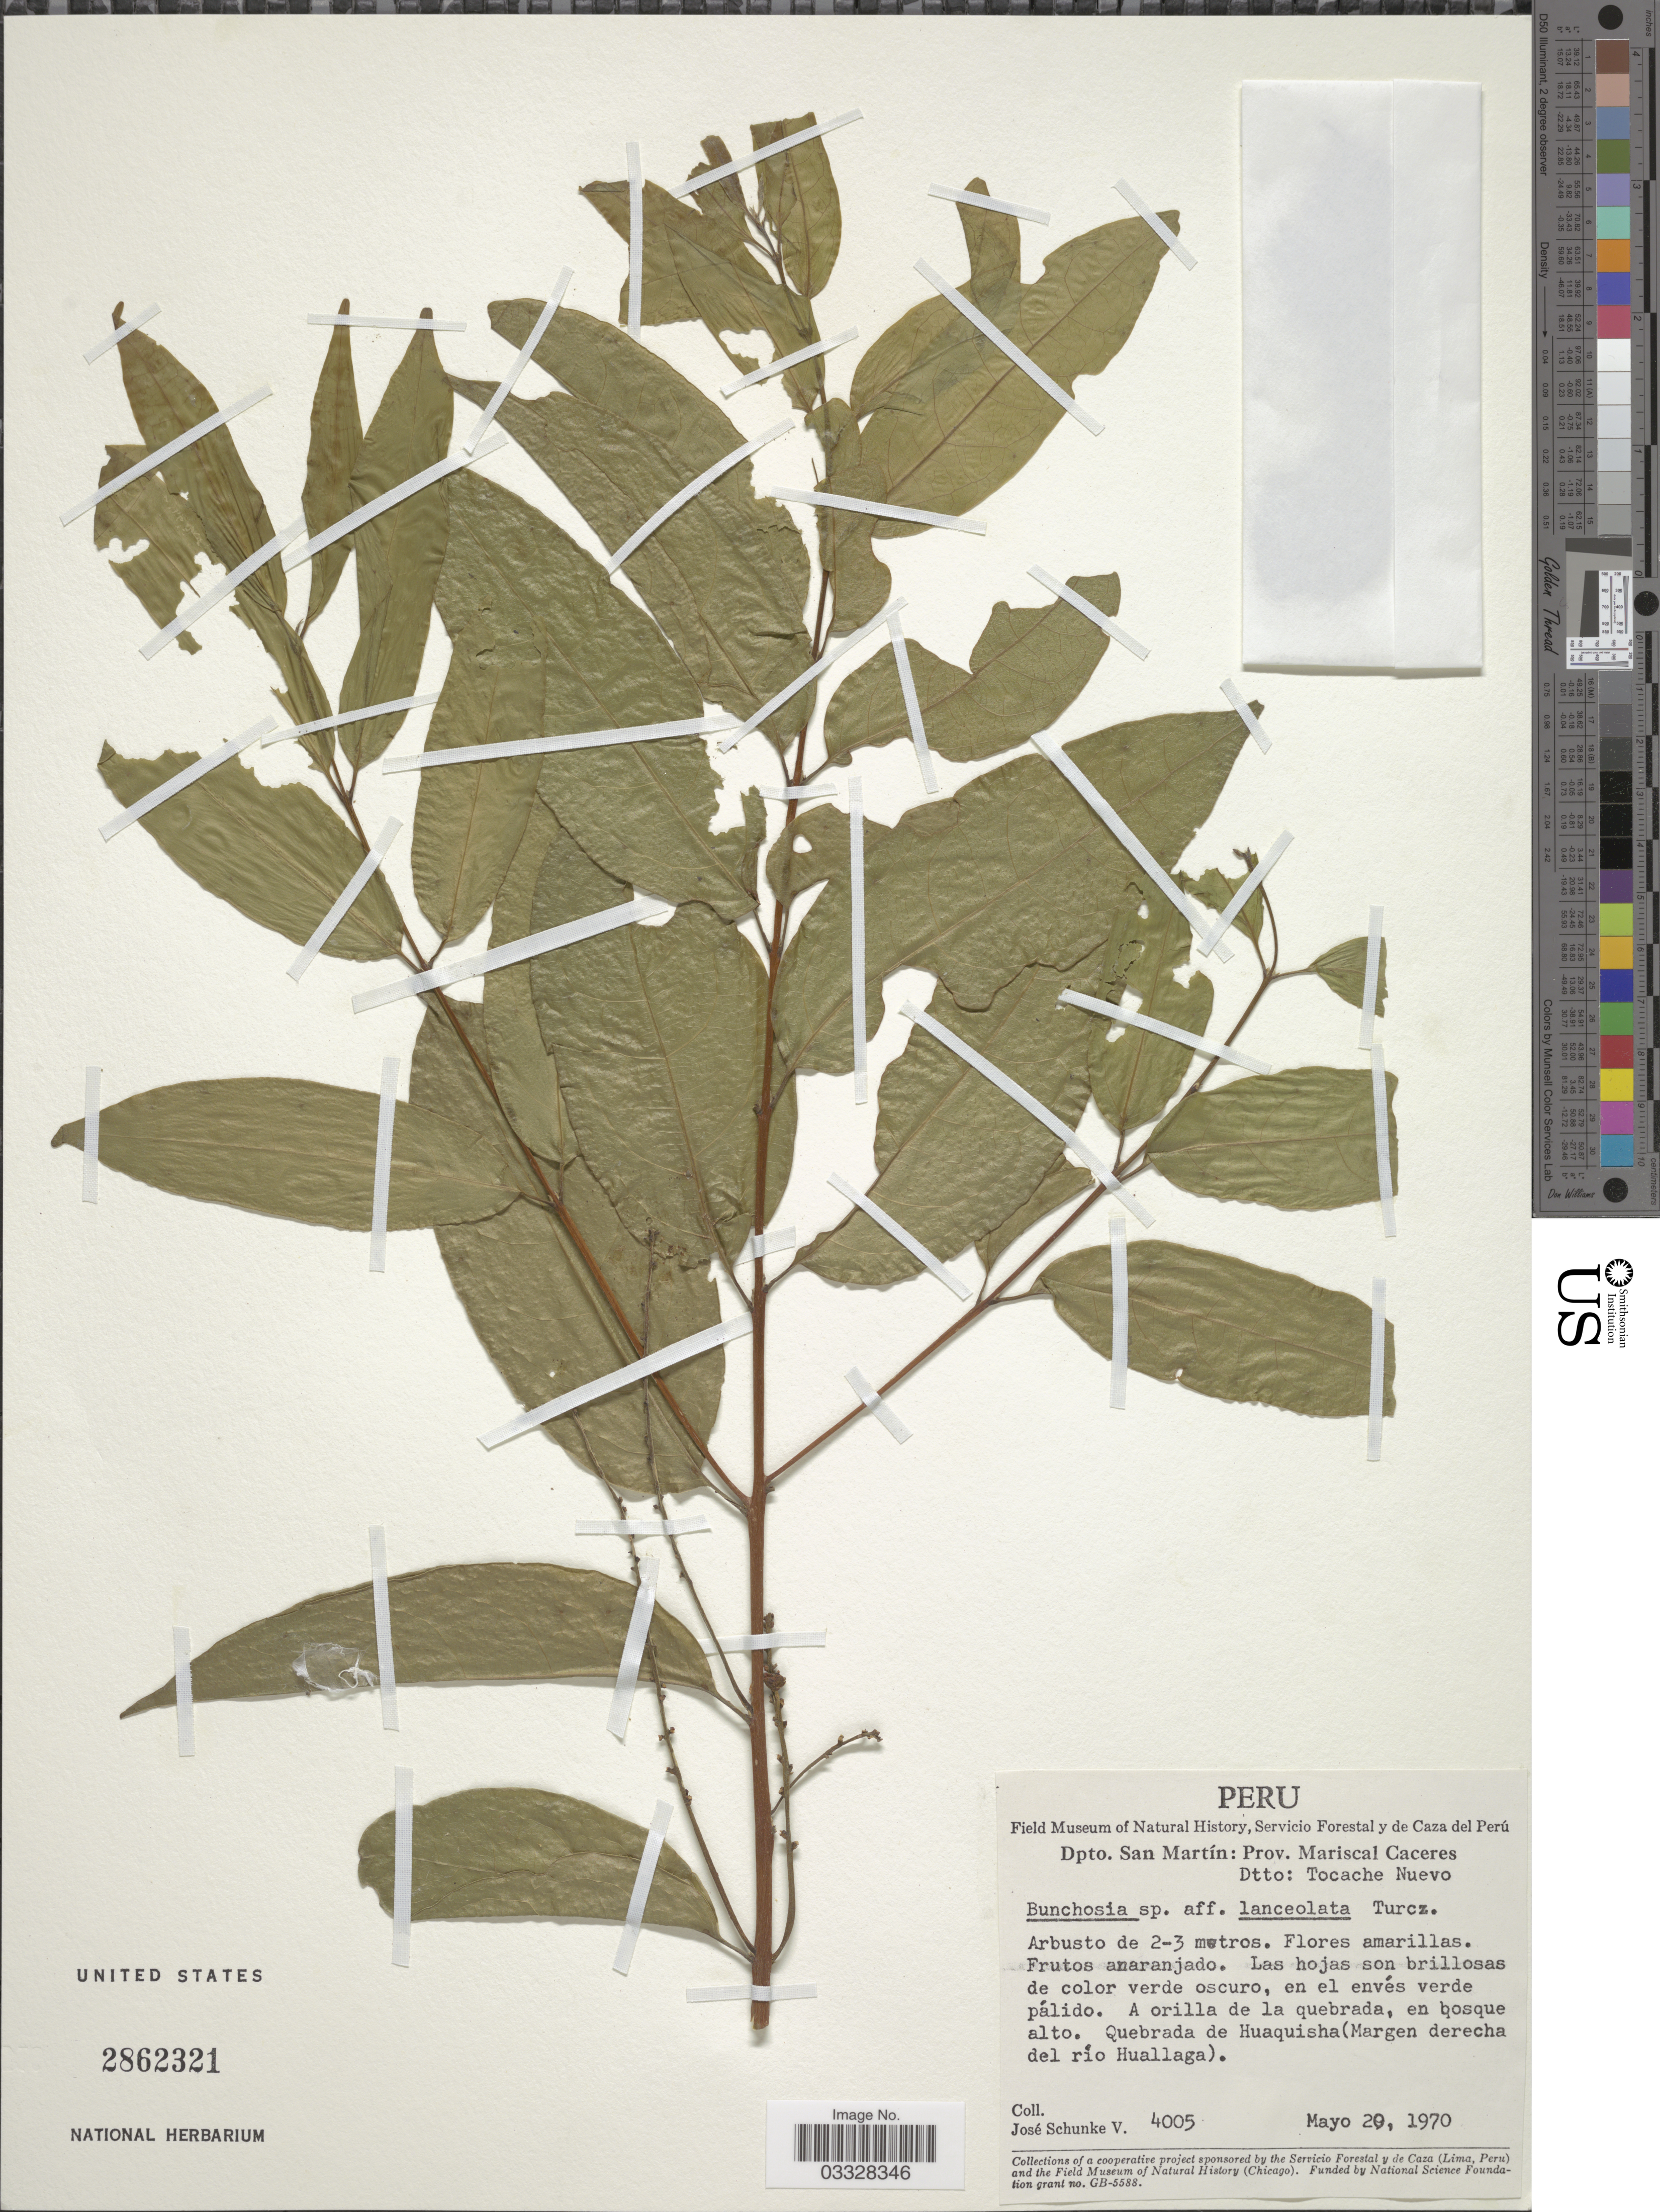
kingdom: Plantae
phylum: Tracheophyta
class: Magnoliopsida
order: Malpighiales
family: Malpighiaceae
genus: Bunchosia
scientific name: Bunchosia plowmanii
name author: W.R. Anderson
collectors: J. Schunke Vigo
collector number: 4005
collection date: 1970-05-20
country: Peru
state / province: San Martín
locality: Dpto. San Martín: Prov. Mariscal Caceres. Dtto. Tocache Nuevo. Quebrada de Huaquisha (Margen derecha del río Huallaga).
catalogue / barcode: US 2862321